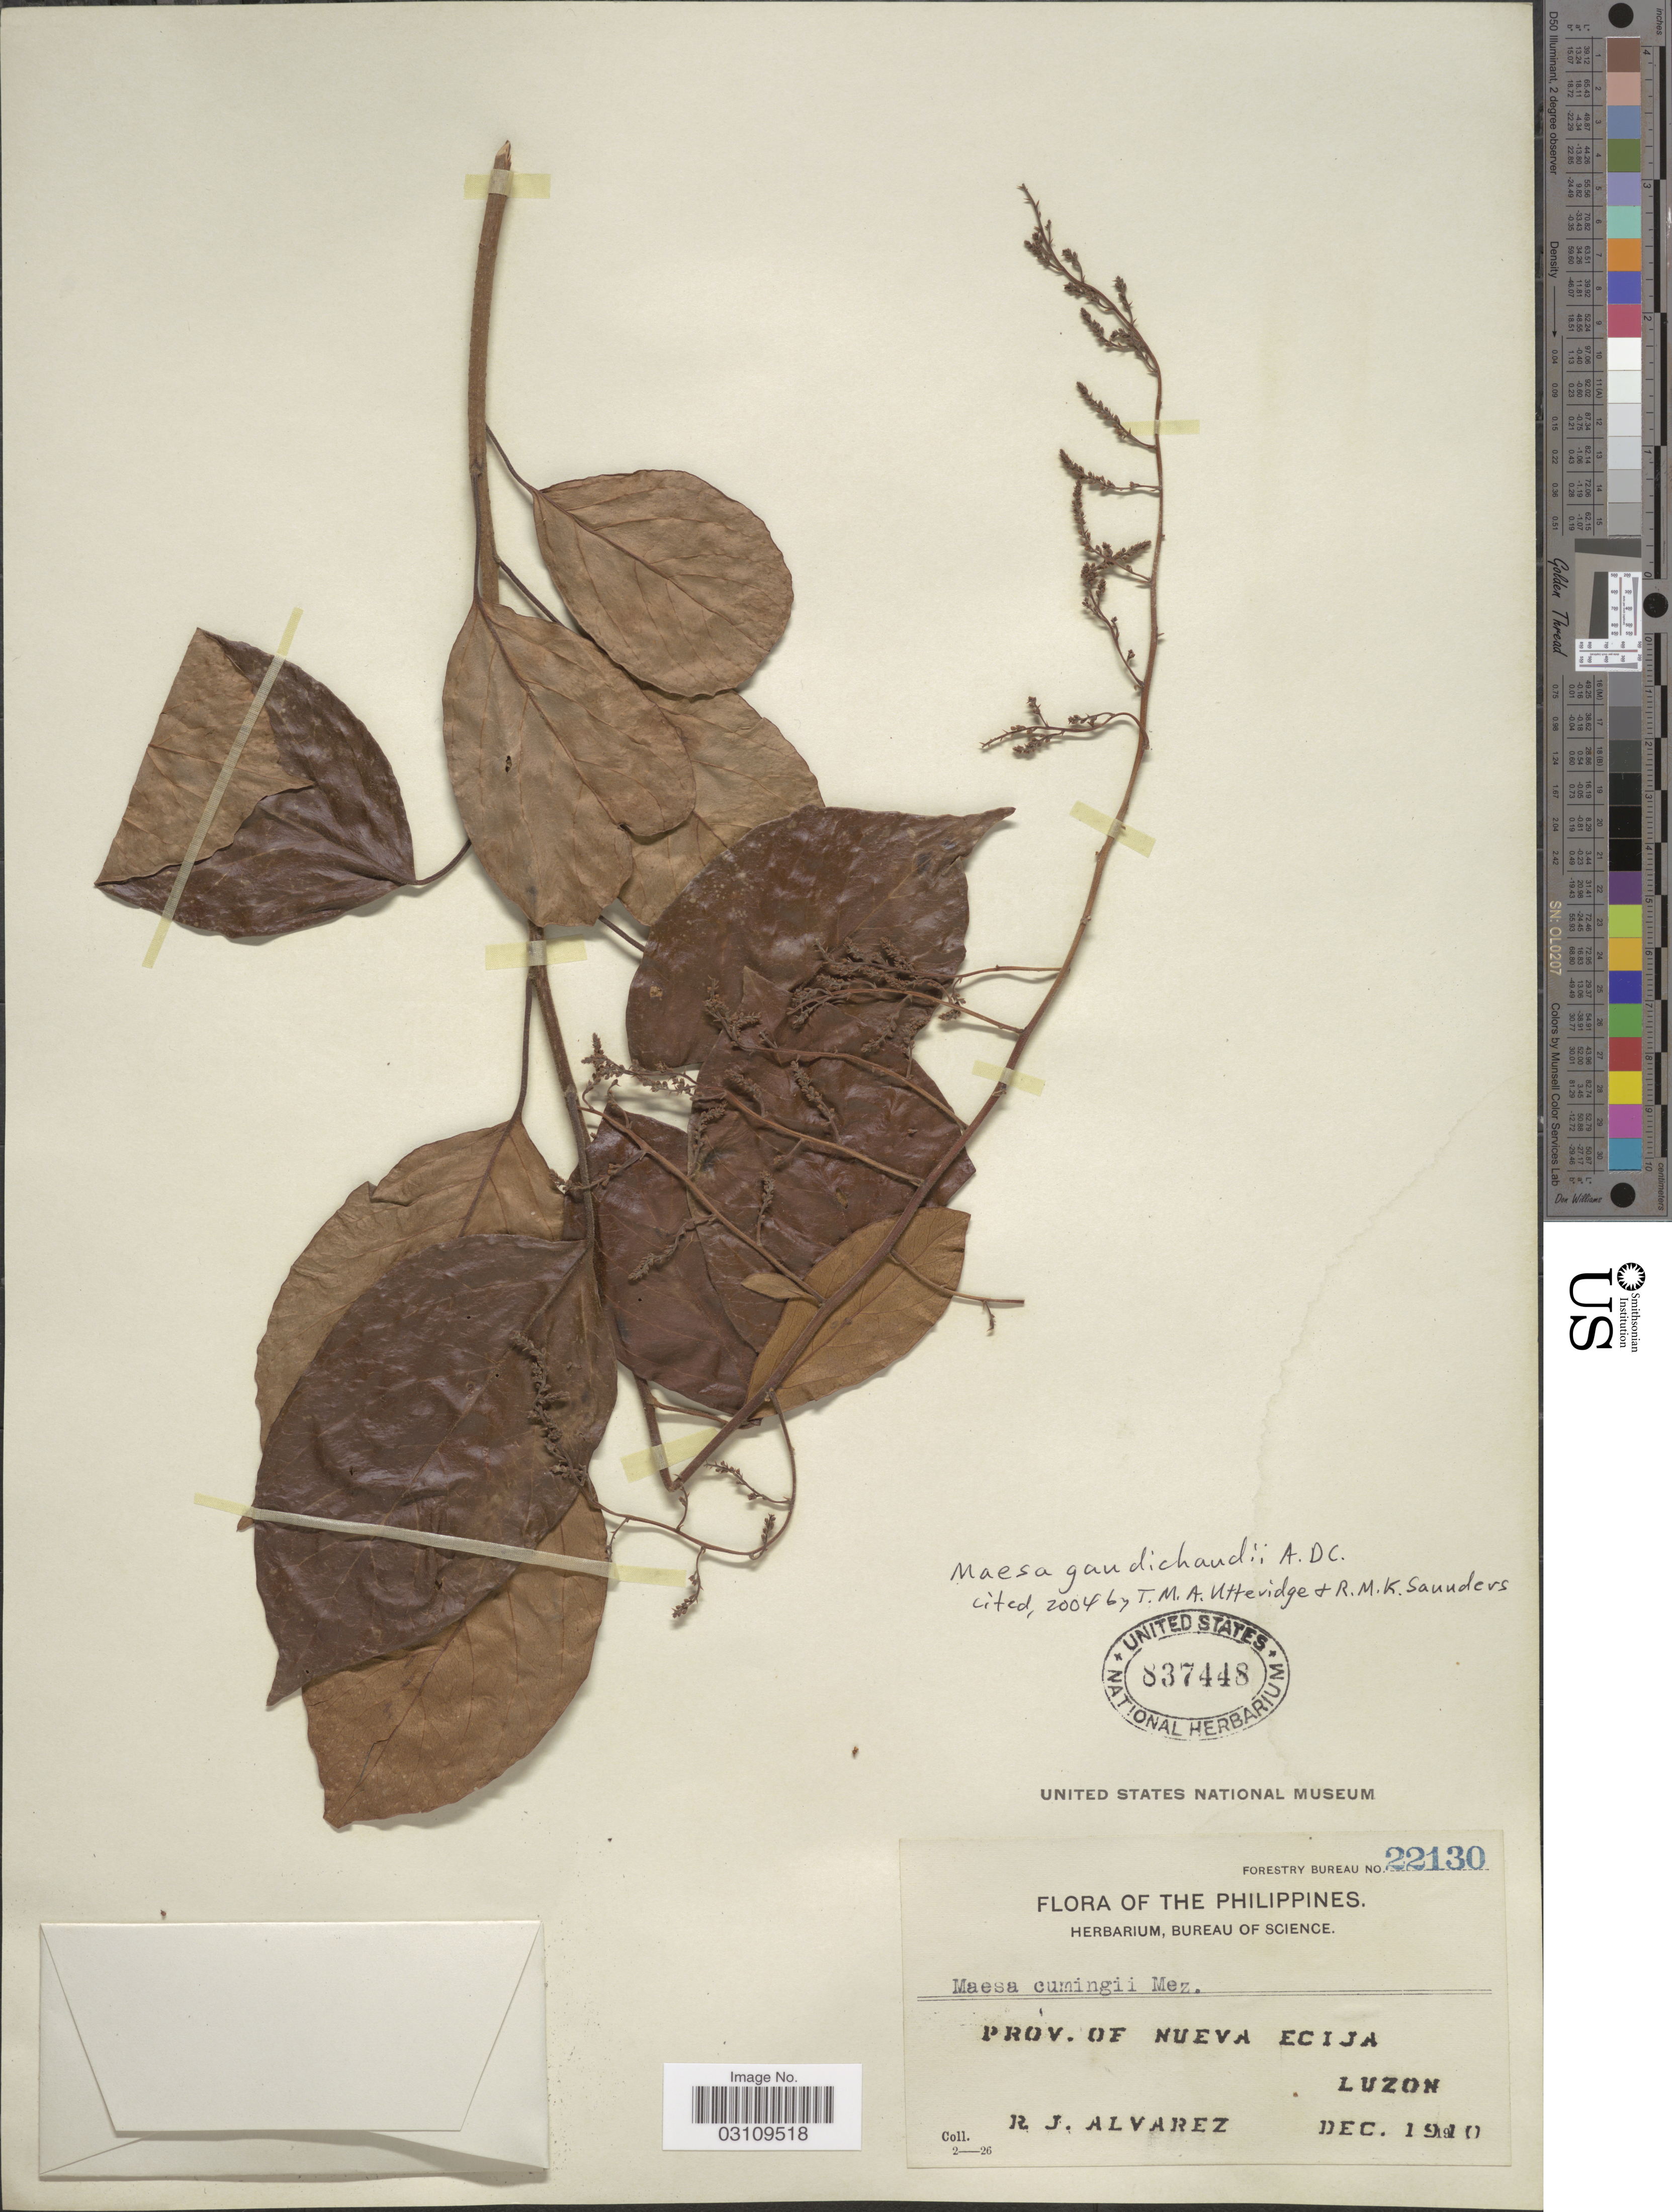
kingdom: Plantae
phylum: Tracheophyta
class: Magnoliopsida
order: Ericales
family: Primulaceae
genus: Maesa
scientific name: Maesa gaudichaudii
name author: A. DC.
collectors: R. Alvarez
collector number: Forestry Bureau 22130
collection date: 1910-12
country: Philippines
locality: Prov. of Nueva Ecija, Luzon.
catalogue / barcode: US 837448